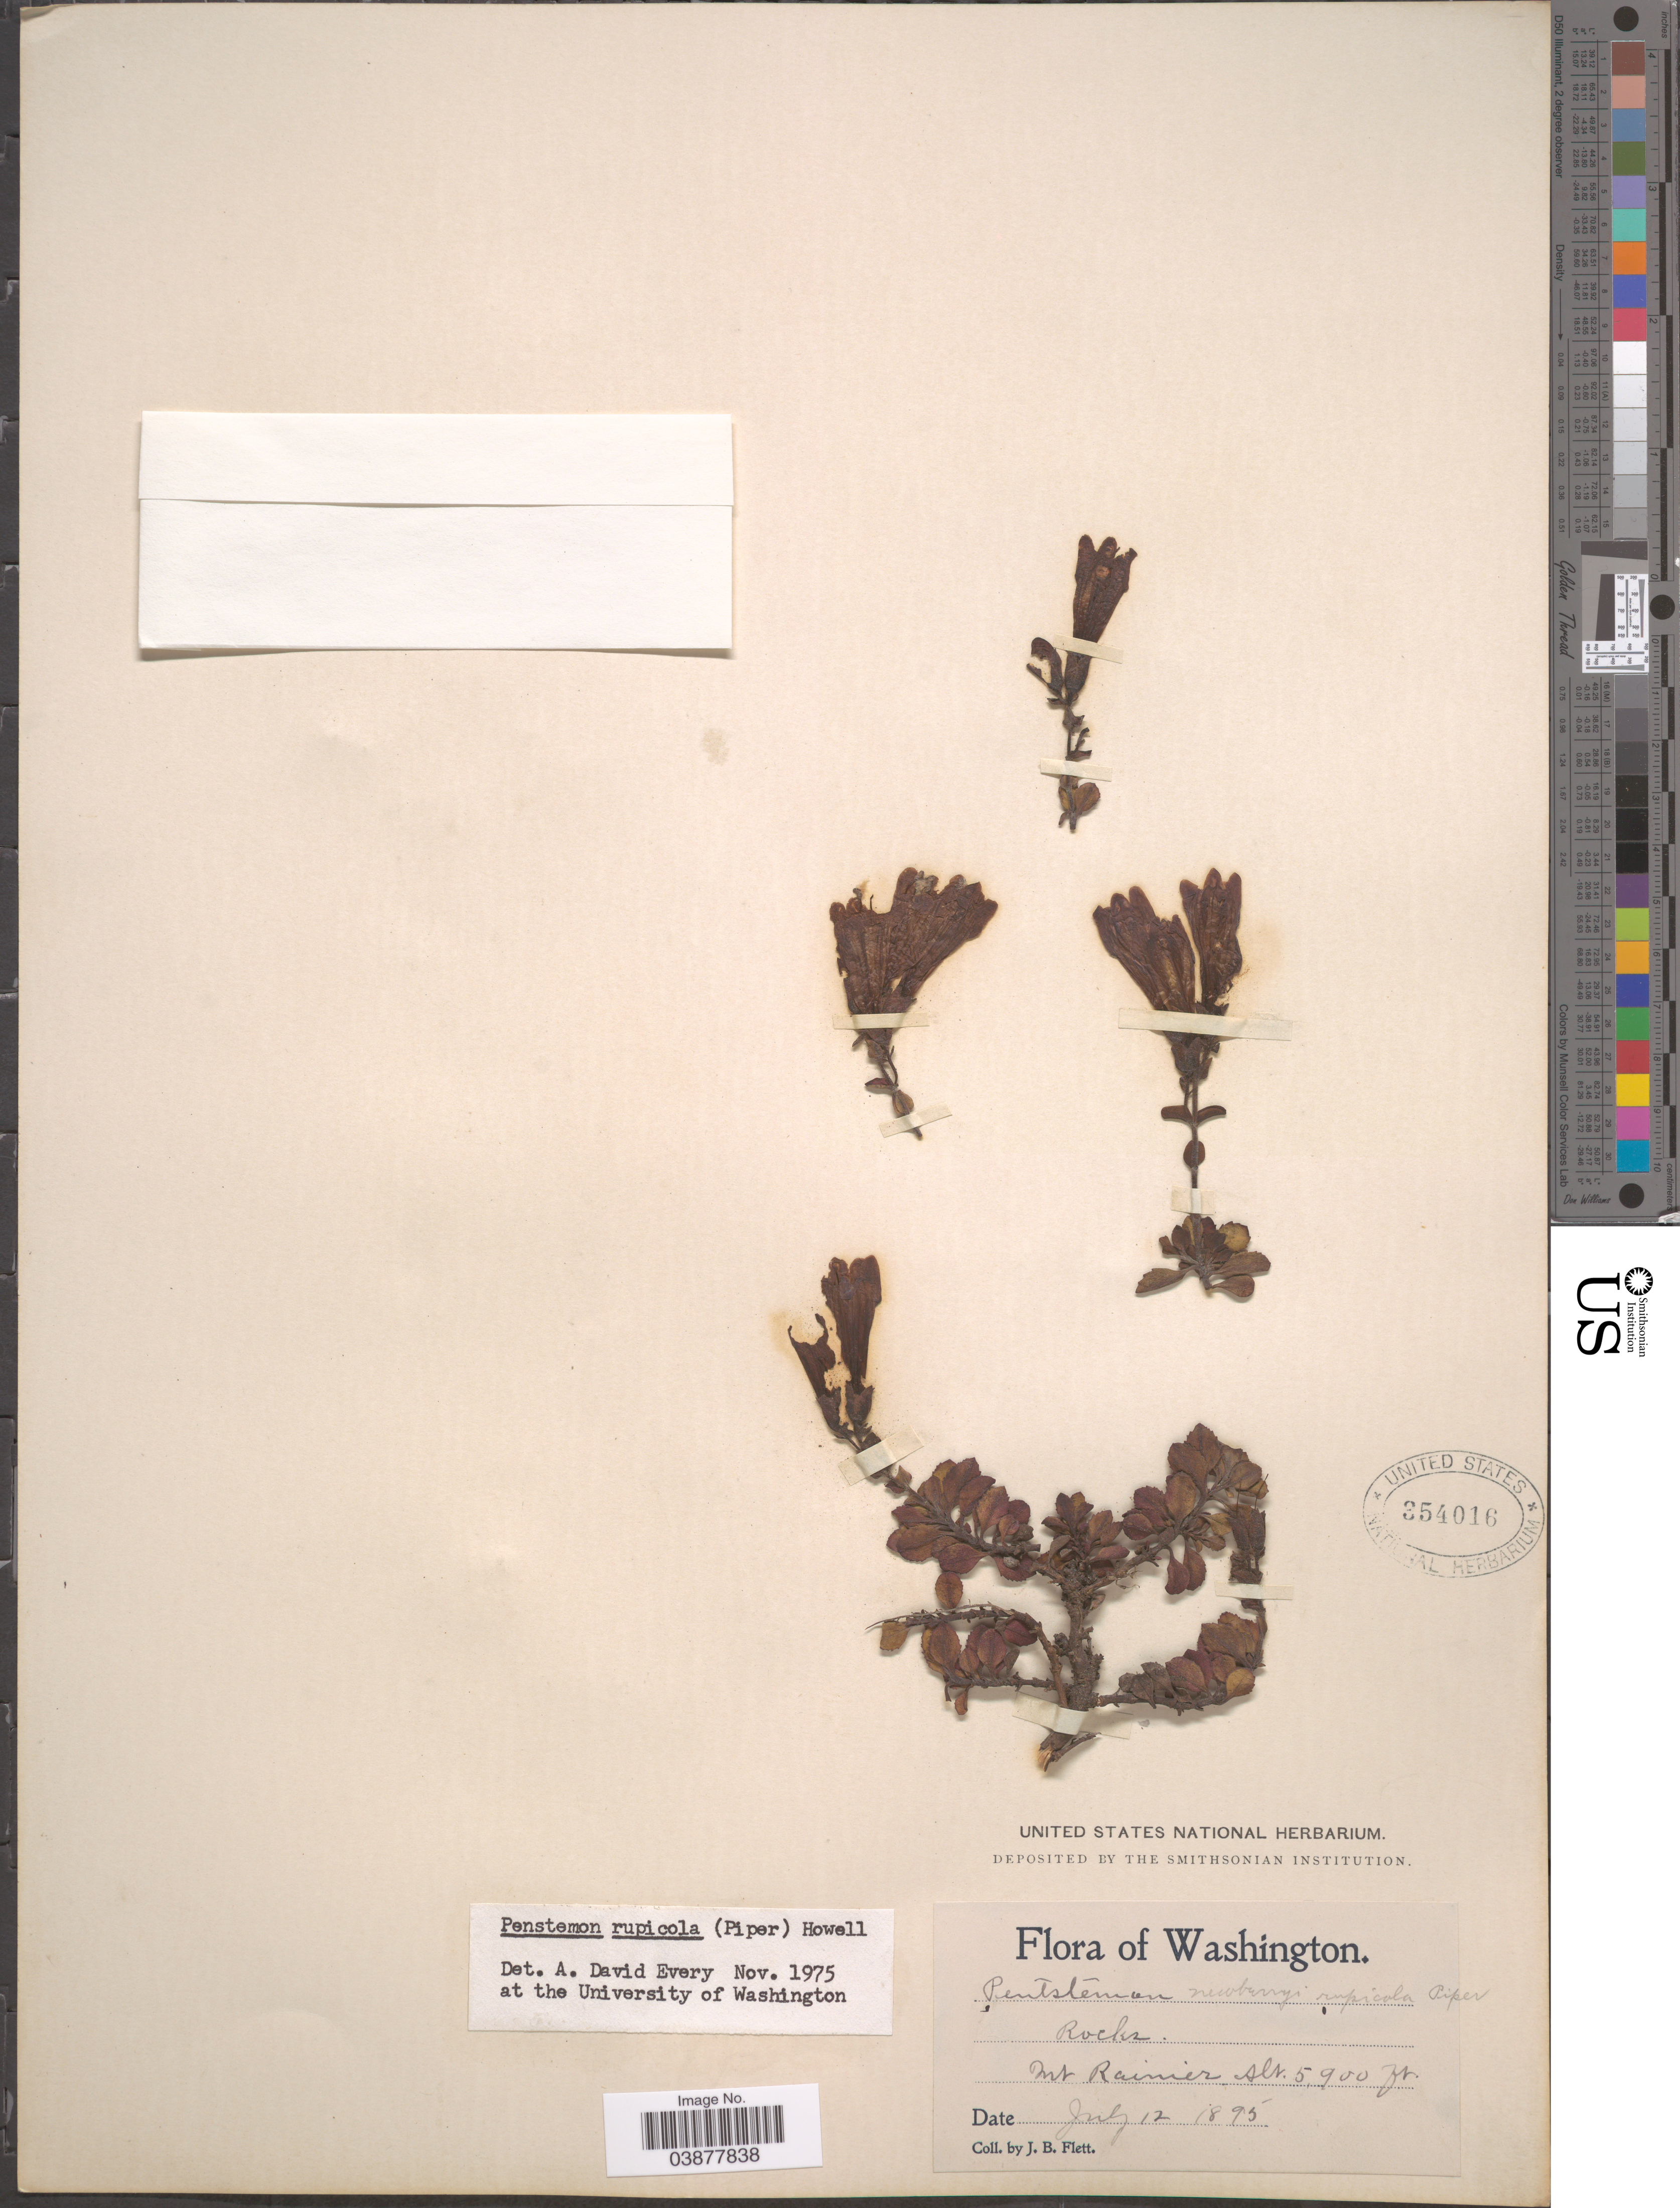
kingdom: Plantae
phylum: Tracheophyta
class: Magnoliopsida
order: Lamiales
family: Plantaginaceae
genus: Penstemon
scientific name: Penstemon rupicola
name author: (Piper) Howell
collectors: J. Flett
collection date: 1895-07-12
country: United States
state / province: Washington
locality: Mt. Rainier.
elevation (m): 1798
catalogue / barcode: US 354016